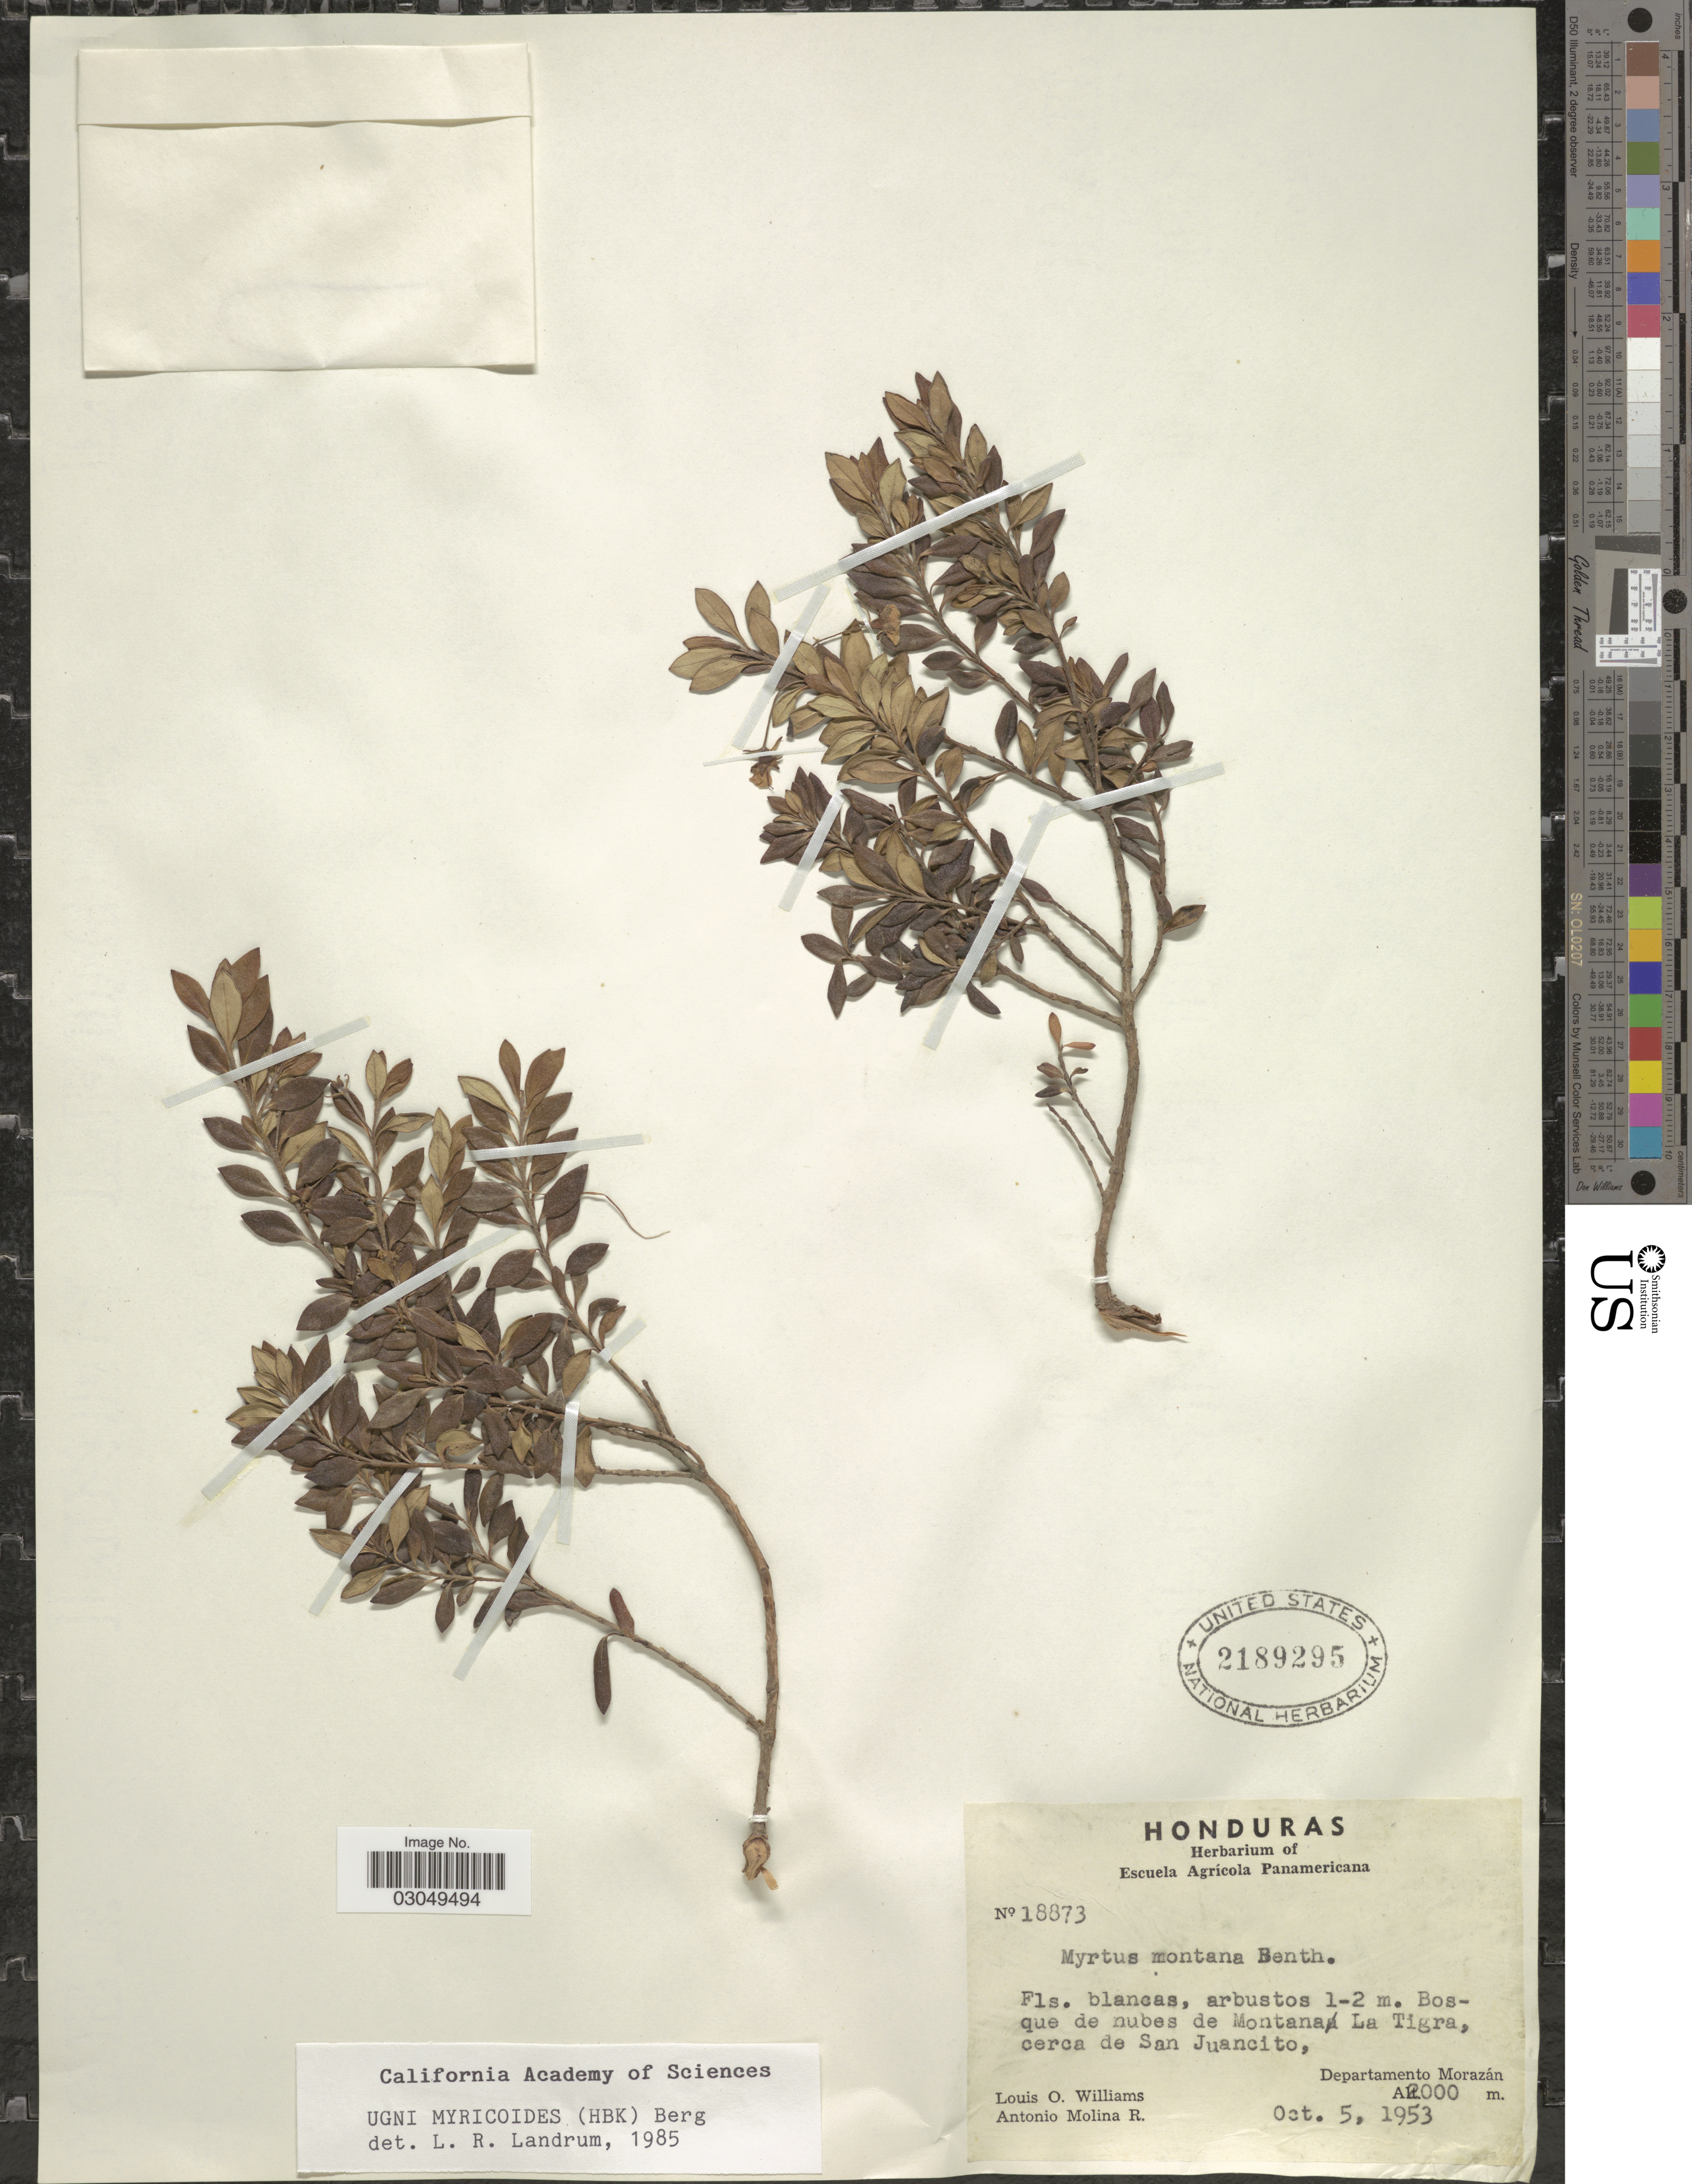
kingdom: Plantae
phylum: Tracheophyta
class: Magnoliopsida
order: Myrtales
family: Myrtaceae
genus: Ugni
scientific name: Ugni myricoides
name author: (Kunth) O. Berg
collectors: L. O. Williams & A. Molina R.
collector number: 18873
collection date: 1953-10-05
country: Honduras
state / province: Fco. Morazán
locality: Bosque de nubes de Montana La Tigra, cerca de San Juancito, Departamento Morazán.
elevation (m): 2000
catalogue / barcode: US 2189295